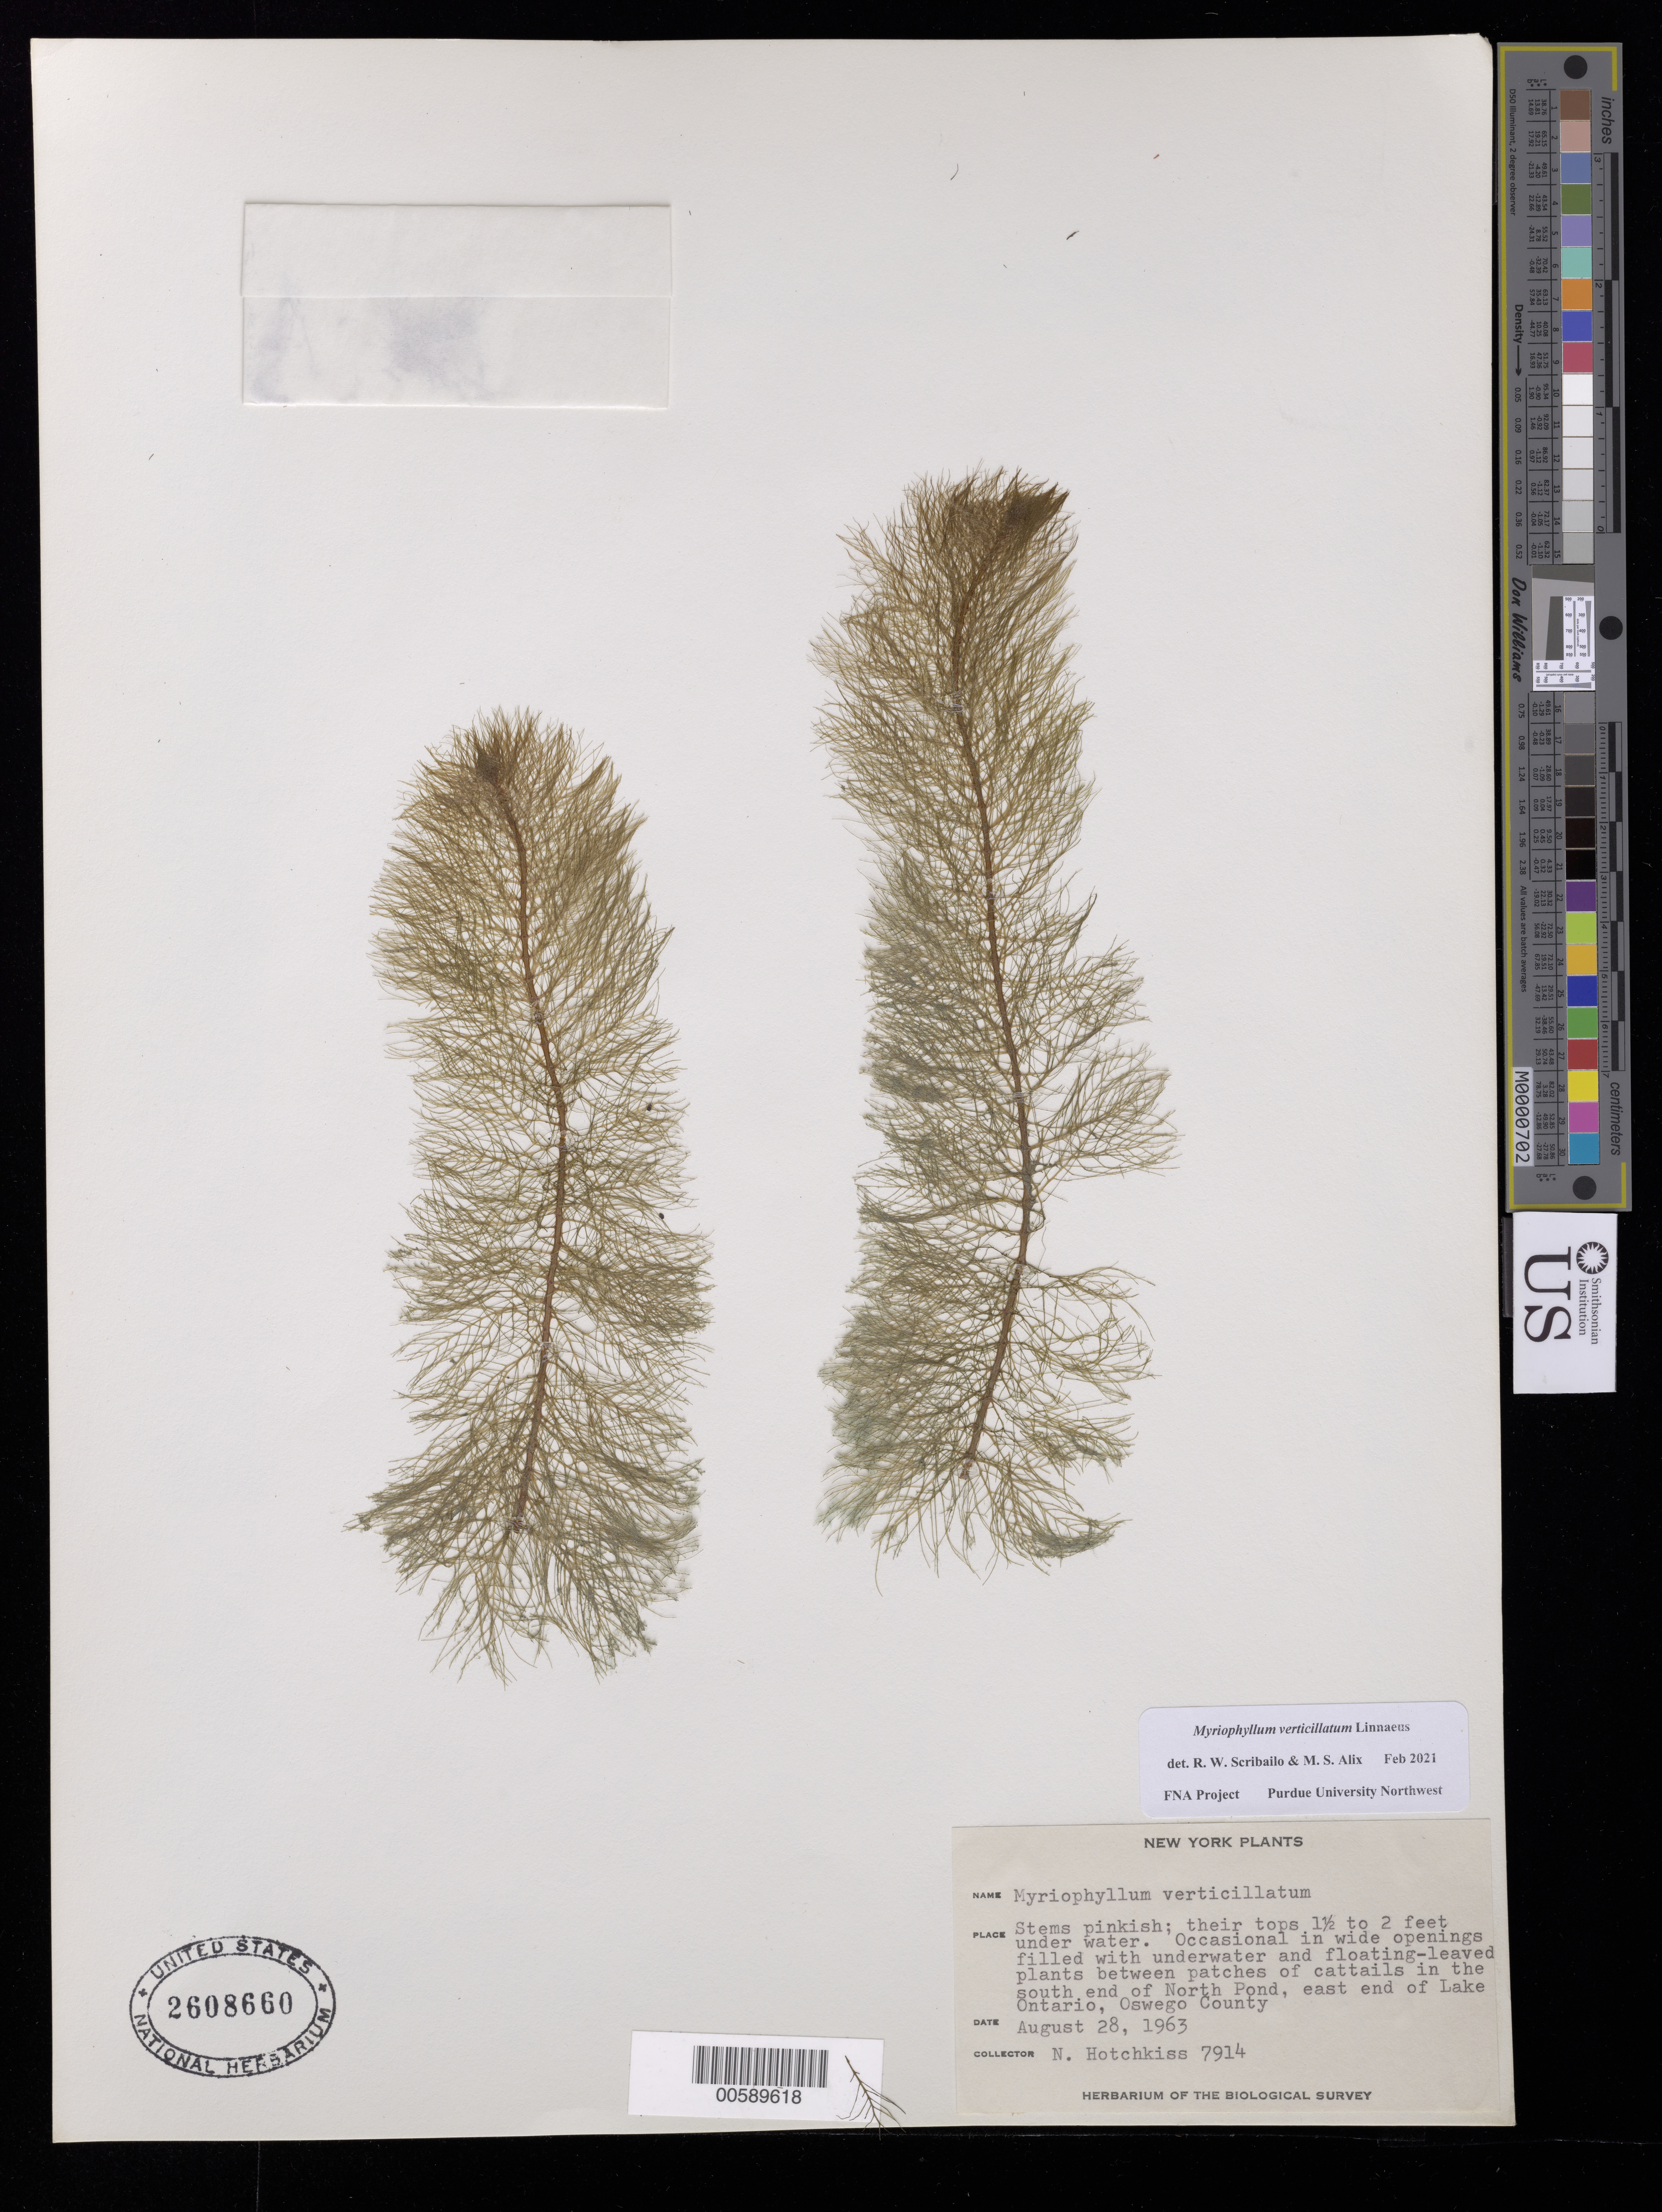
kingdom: Plantae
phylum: Tracheophyta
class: Magnoliopsida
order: Saxifragales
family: Haloragaceae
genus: Myriophyllum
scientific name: Myriophyllum verticillatum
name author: L.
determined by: Scribailo, R. W.; Alix, M. S.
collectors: N. Hotchkiss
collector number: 7914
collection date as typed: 28 Aug 1963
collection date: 1963-08-28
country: United States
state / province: New York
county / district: Oswego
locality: S end of North Pond, east end of Lake Ontario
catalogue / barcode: US 2608660